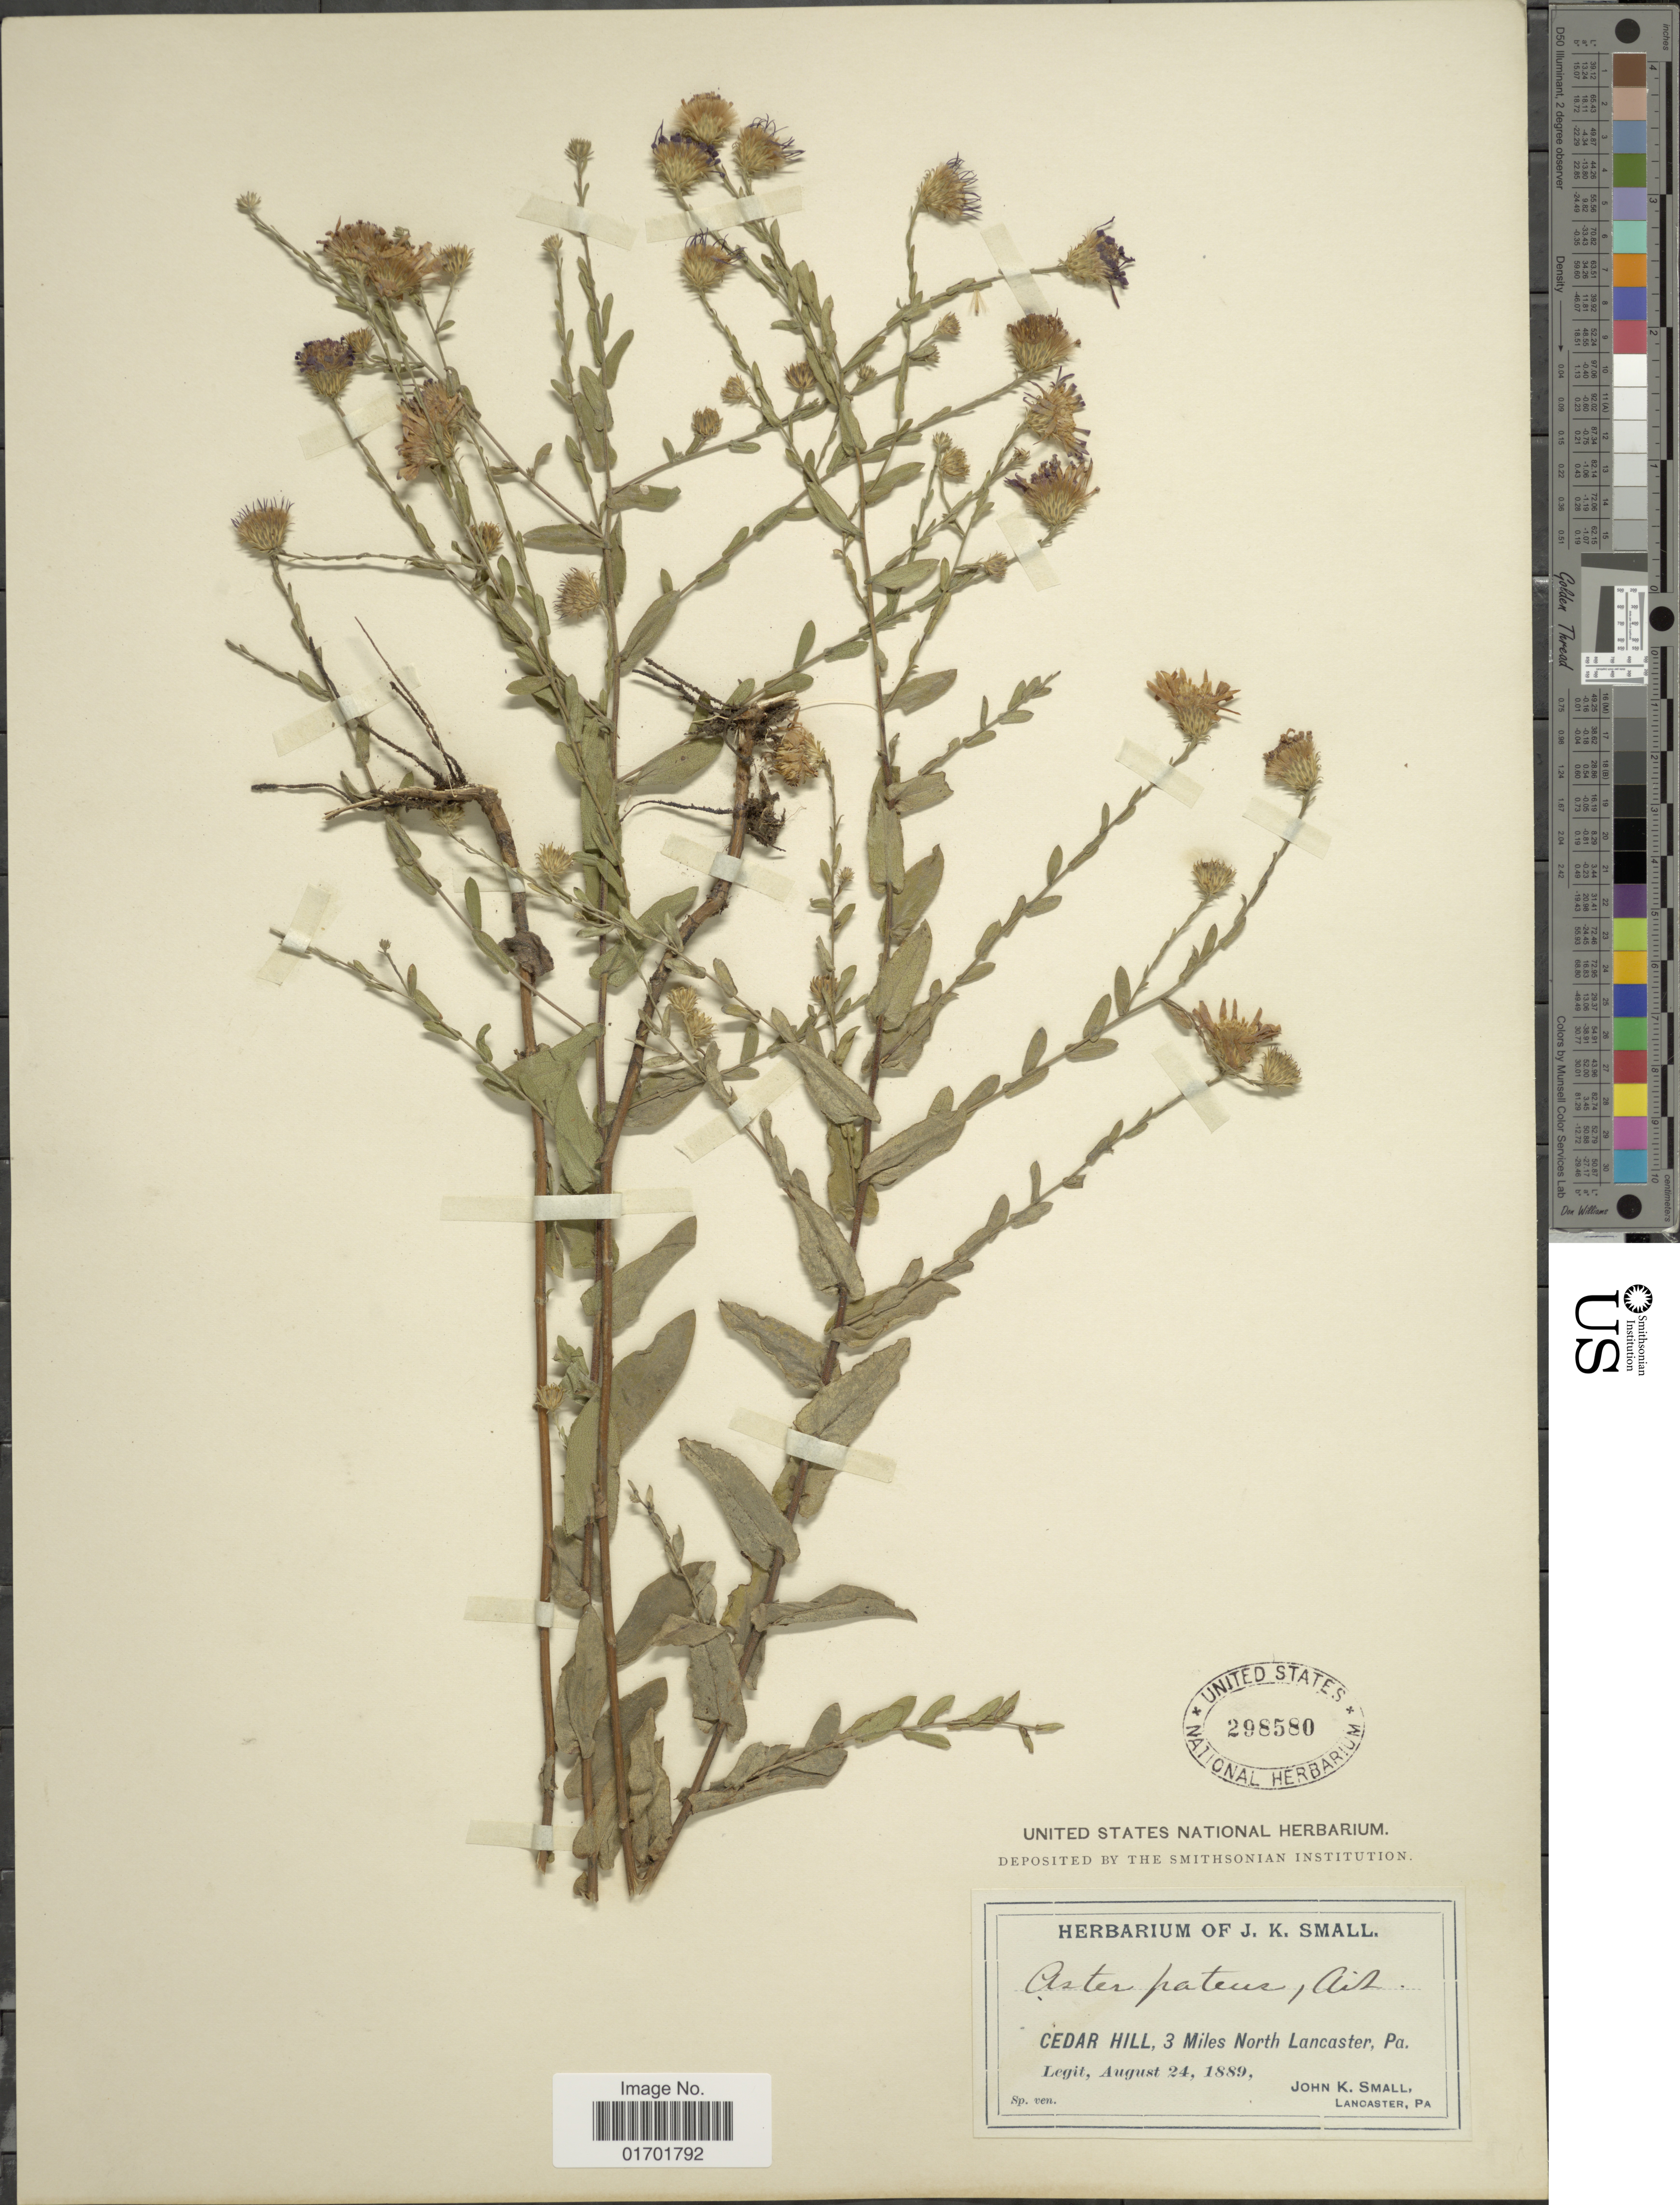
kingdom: Plantae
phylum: Tracheophyta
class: Magnoliopsida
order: Asterales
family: Asteraceae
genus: Symphyotrichum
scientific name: Symphyotrichum patens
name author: (Aiton) G.L. Nesom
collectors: J. K. Small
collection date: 1889-08-24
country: United States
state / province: Pennsylvania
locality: Cedar Hill, 3 miles North Lancaster.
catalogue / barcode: US 298580